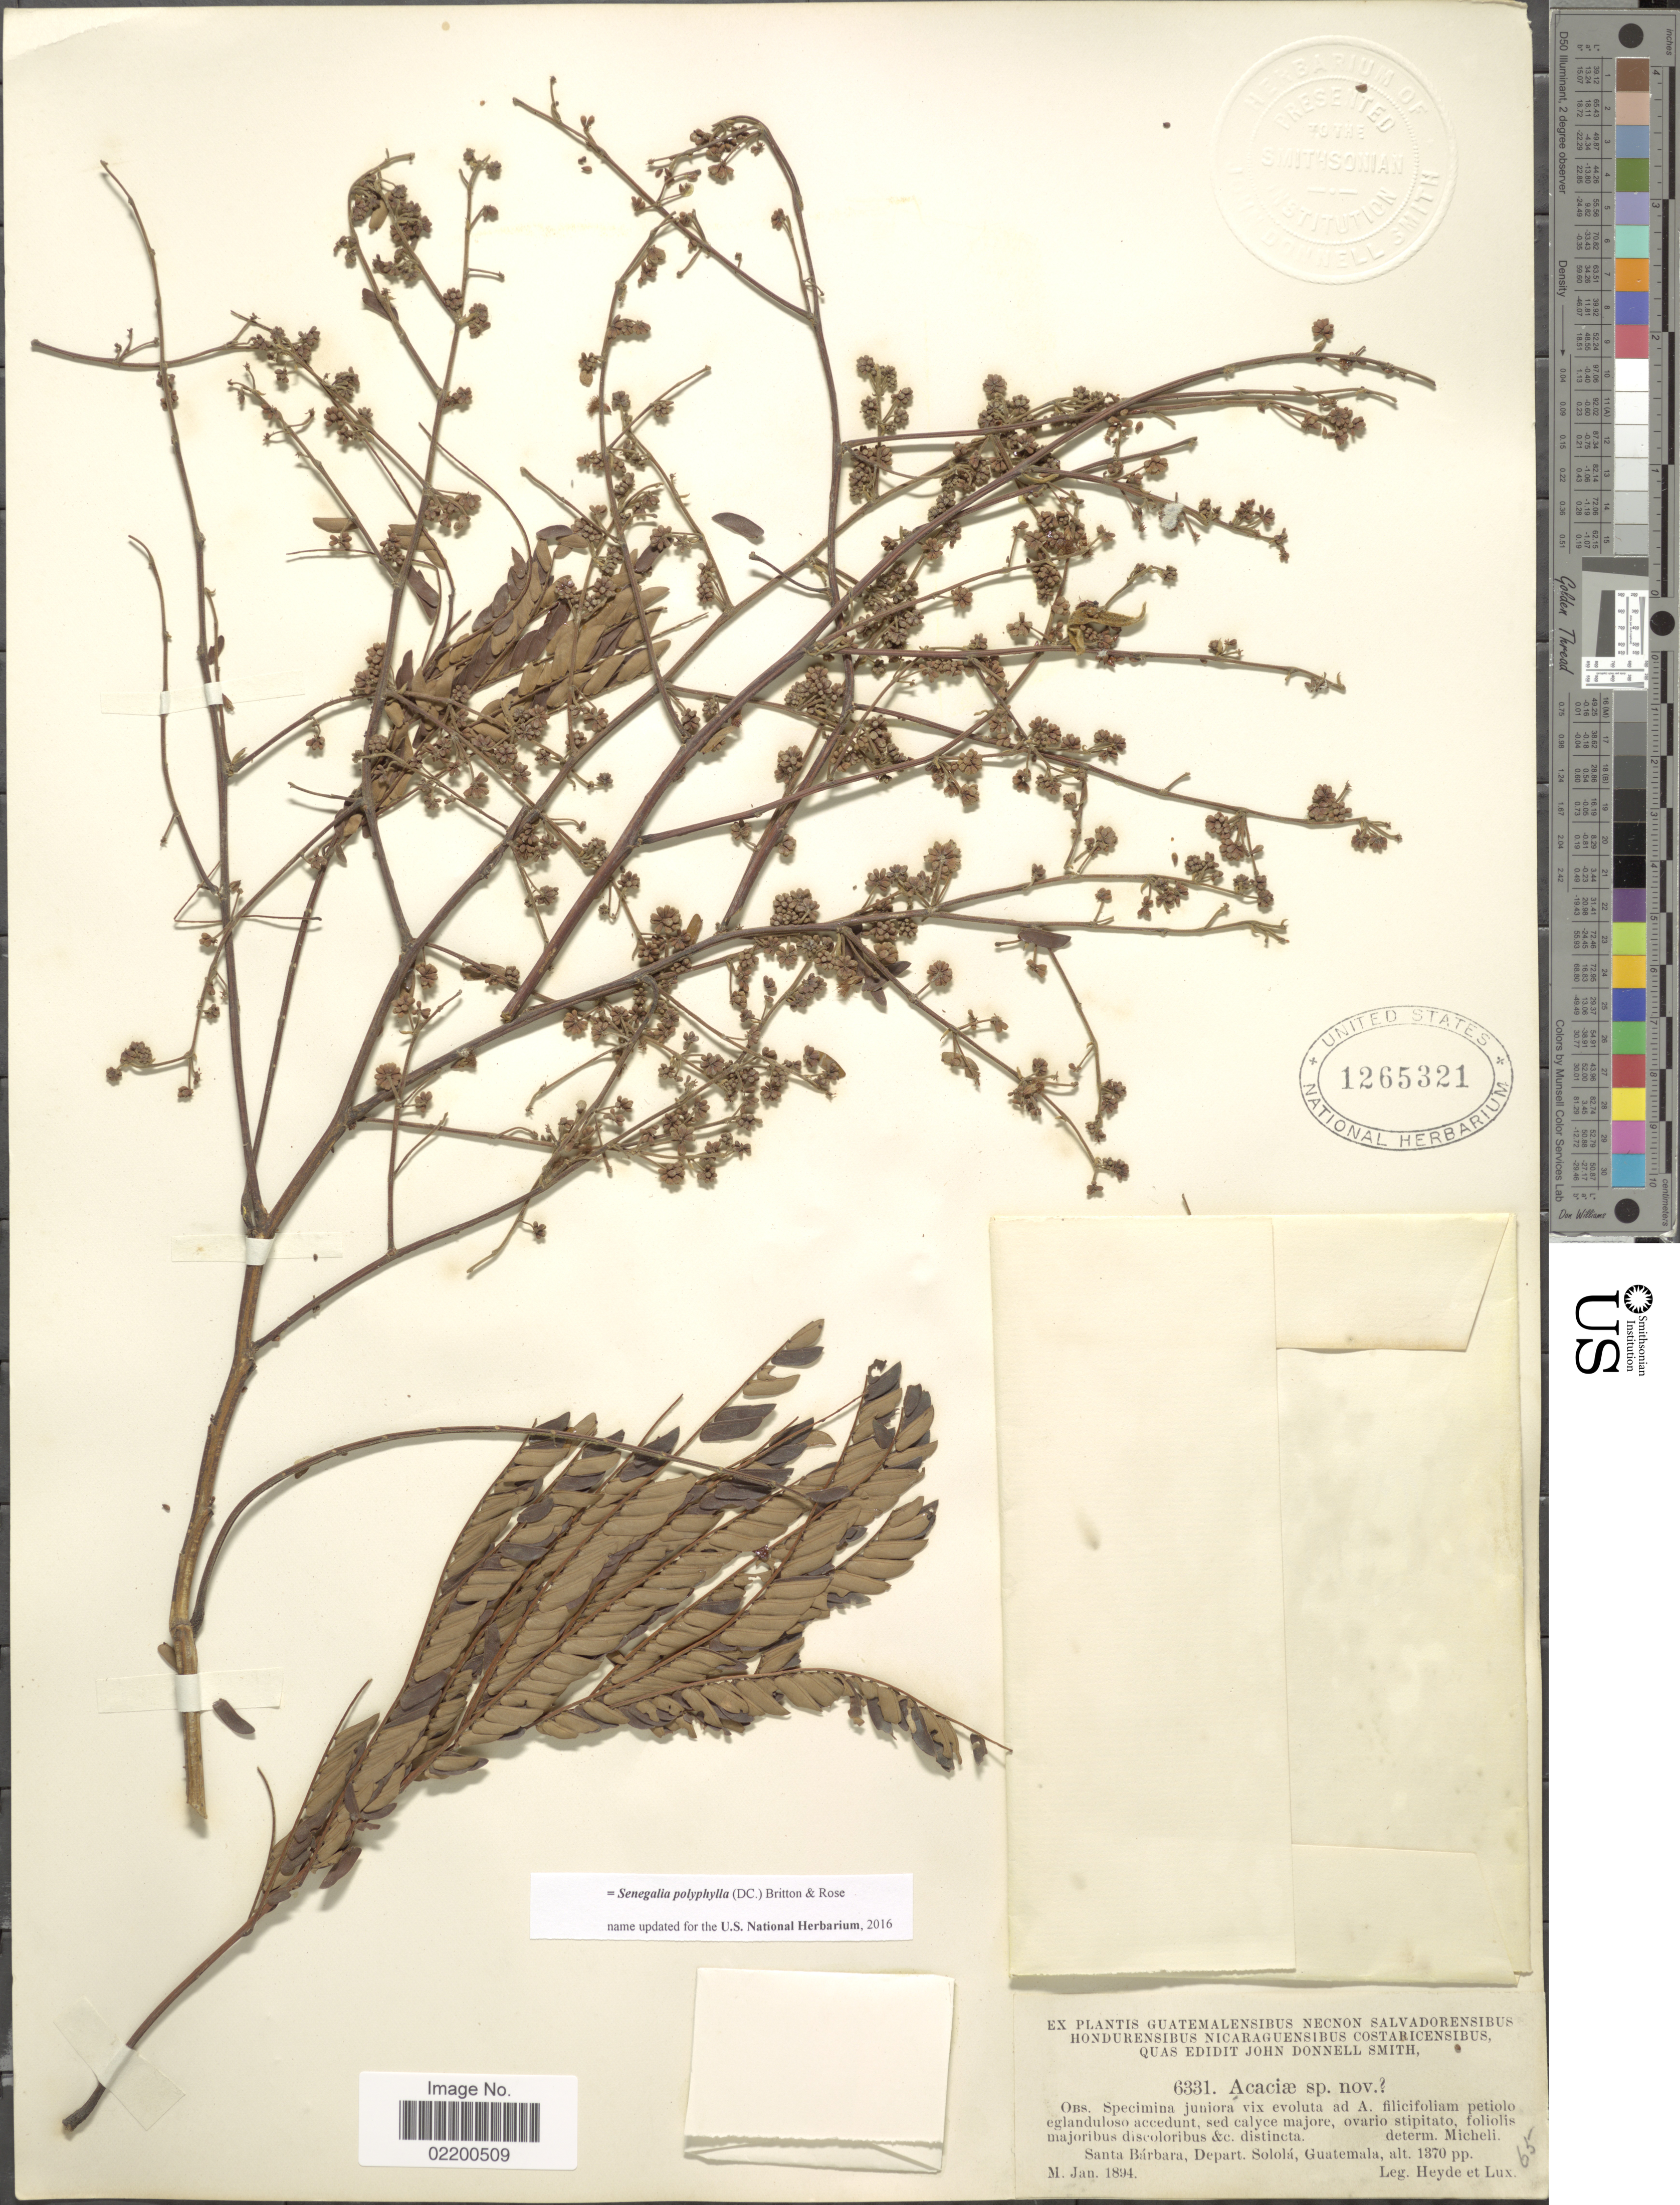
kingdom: Plantae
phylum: Tracheophyta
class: Magnoliopsida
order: Fabales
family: Fabaceae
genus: Senegalia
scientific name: Senegalia polyphylla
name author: (DC.) Britton & Rose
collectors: Heyde & Lux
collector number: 6331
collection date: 1894-01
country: Guatemala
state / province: Sololá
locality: Santa Barbara, Depart. Solola, Guatemala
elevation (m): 418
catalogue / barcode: US 1265321